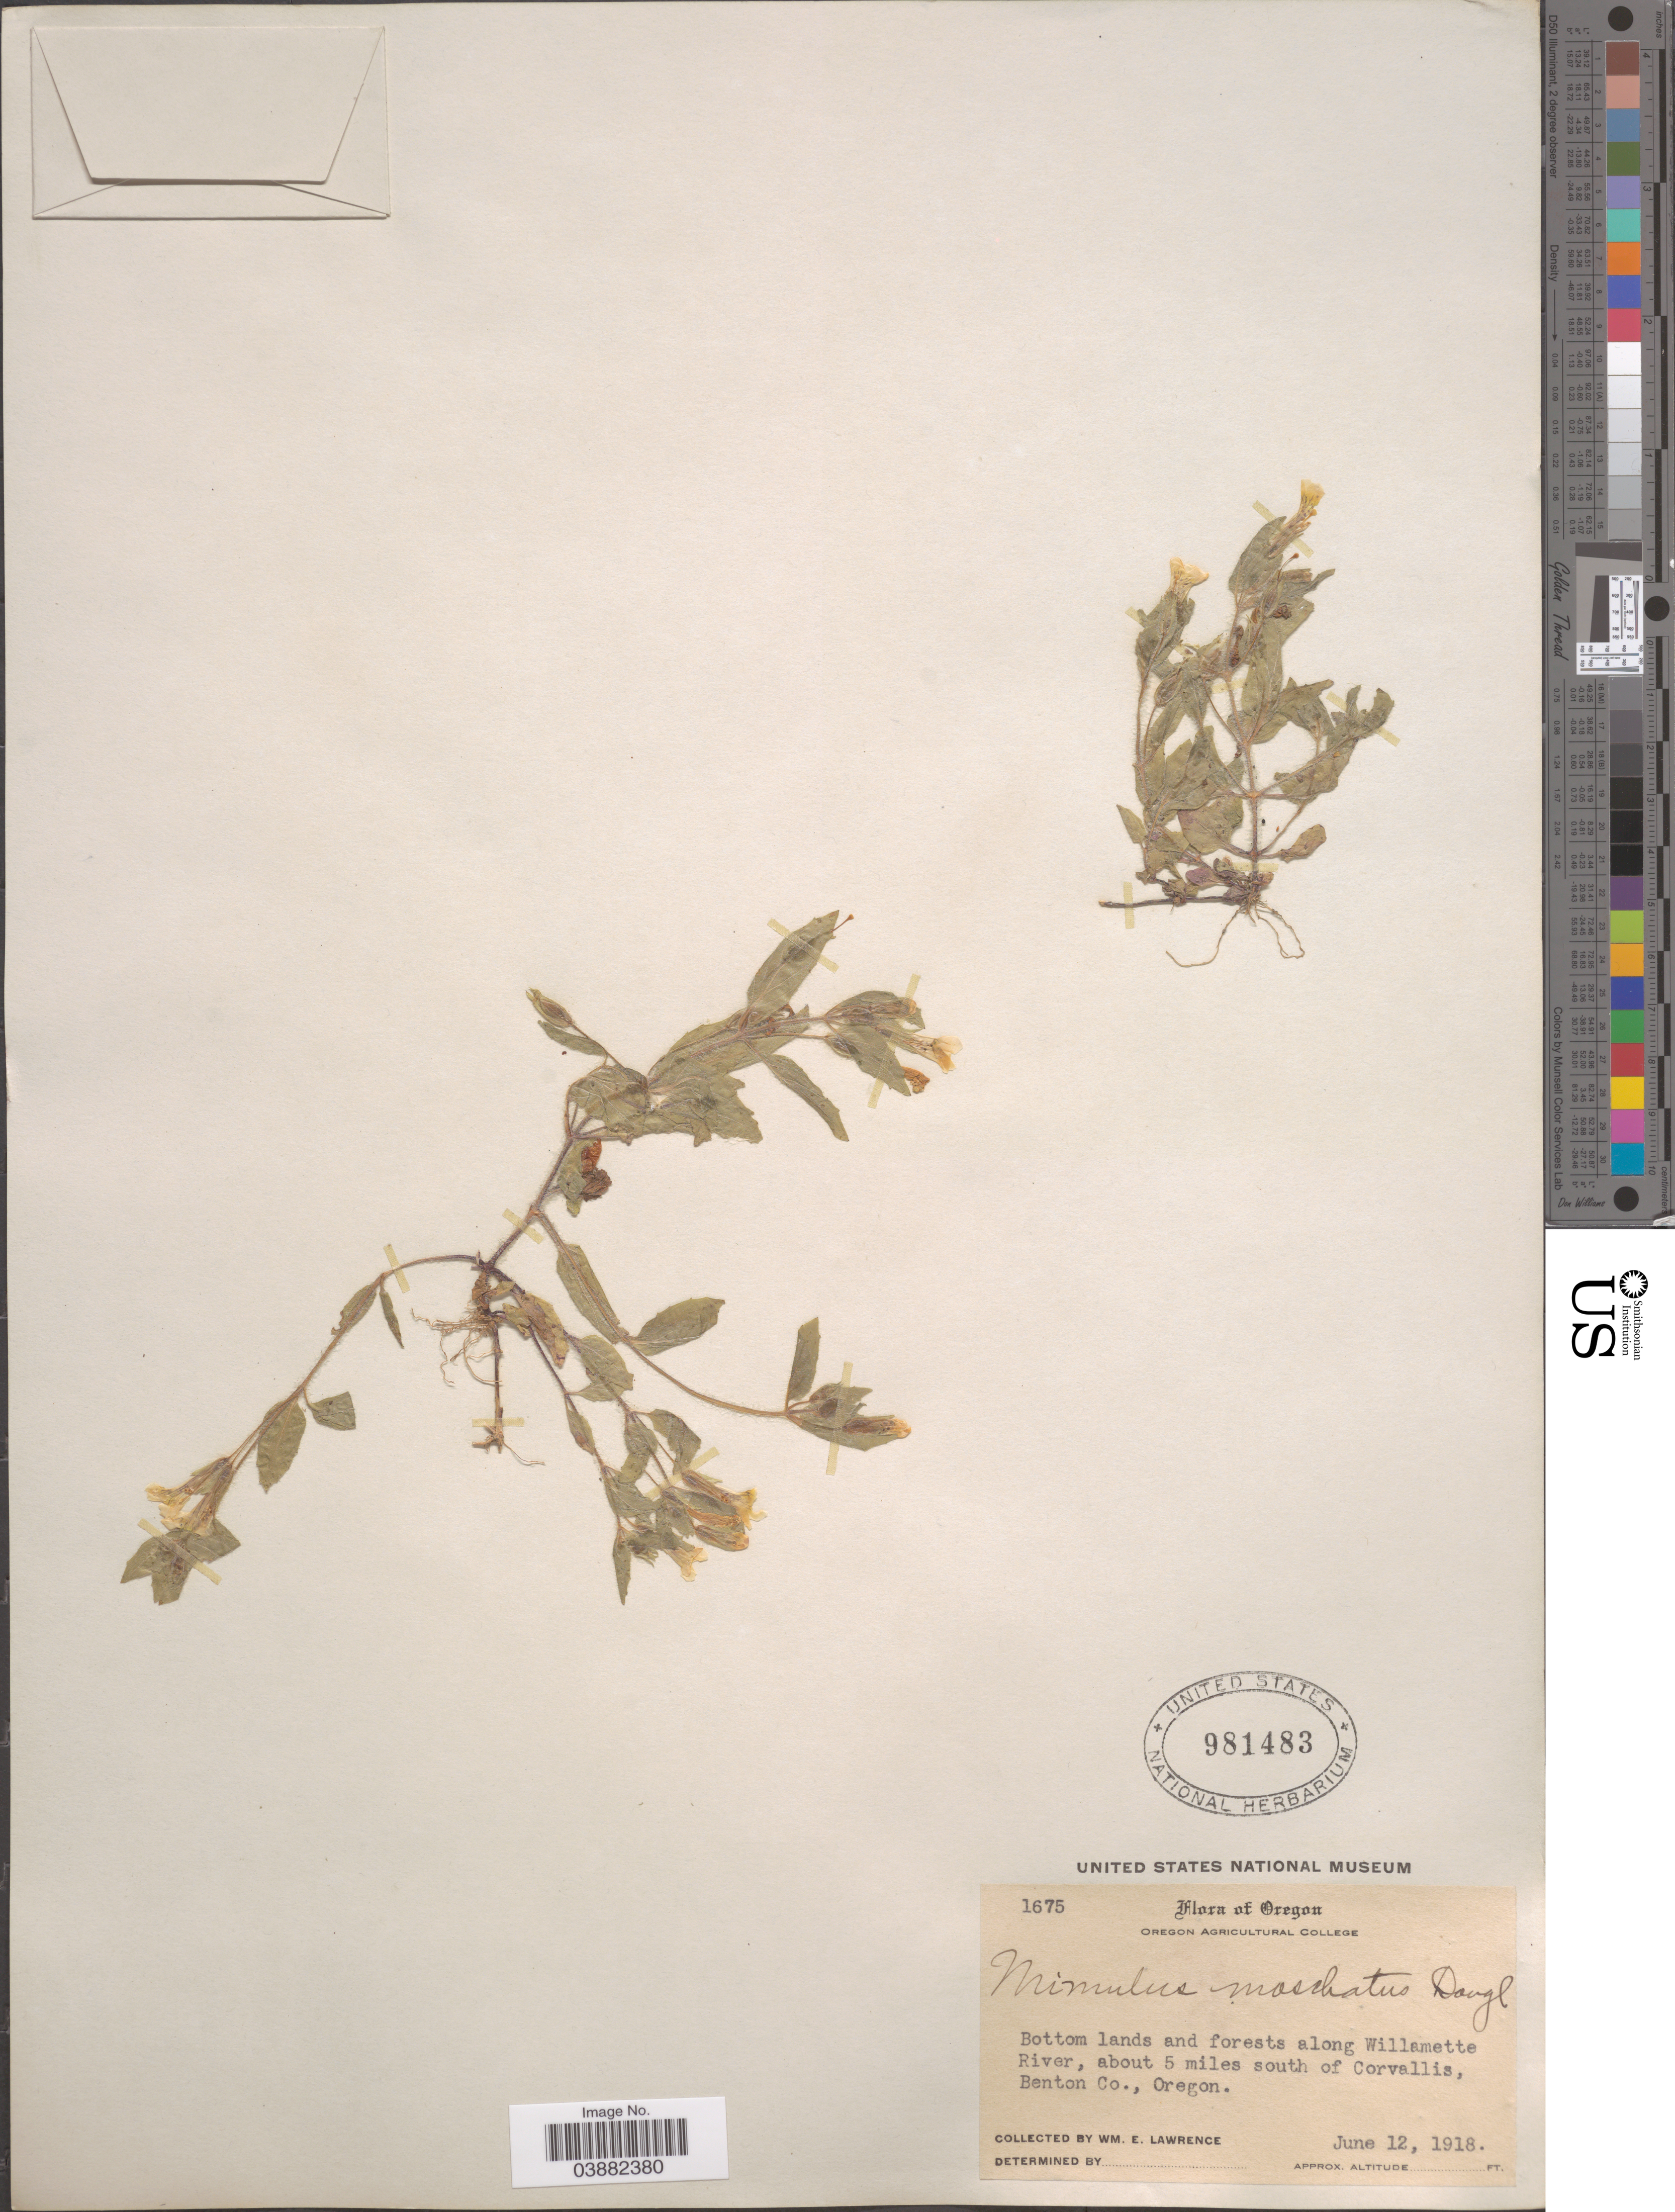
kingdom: Plantae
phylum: Tracheophyta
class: Magnoliopsida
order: Lamiales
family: Phrymaceae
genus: Mimulus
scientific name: Mimulus moschatus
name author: Douglas ex Lindl.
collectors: W. Lawrence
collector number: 1675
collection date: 1918-06-12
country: United States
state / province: Oregon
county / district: Benton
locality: Along Willamette River, about 5 miles south of Corvallis, Benton Co.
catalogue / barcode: US 981483